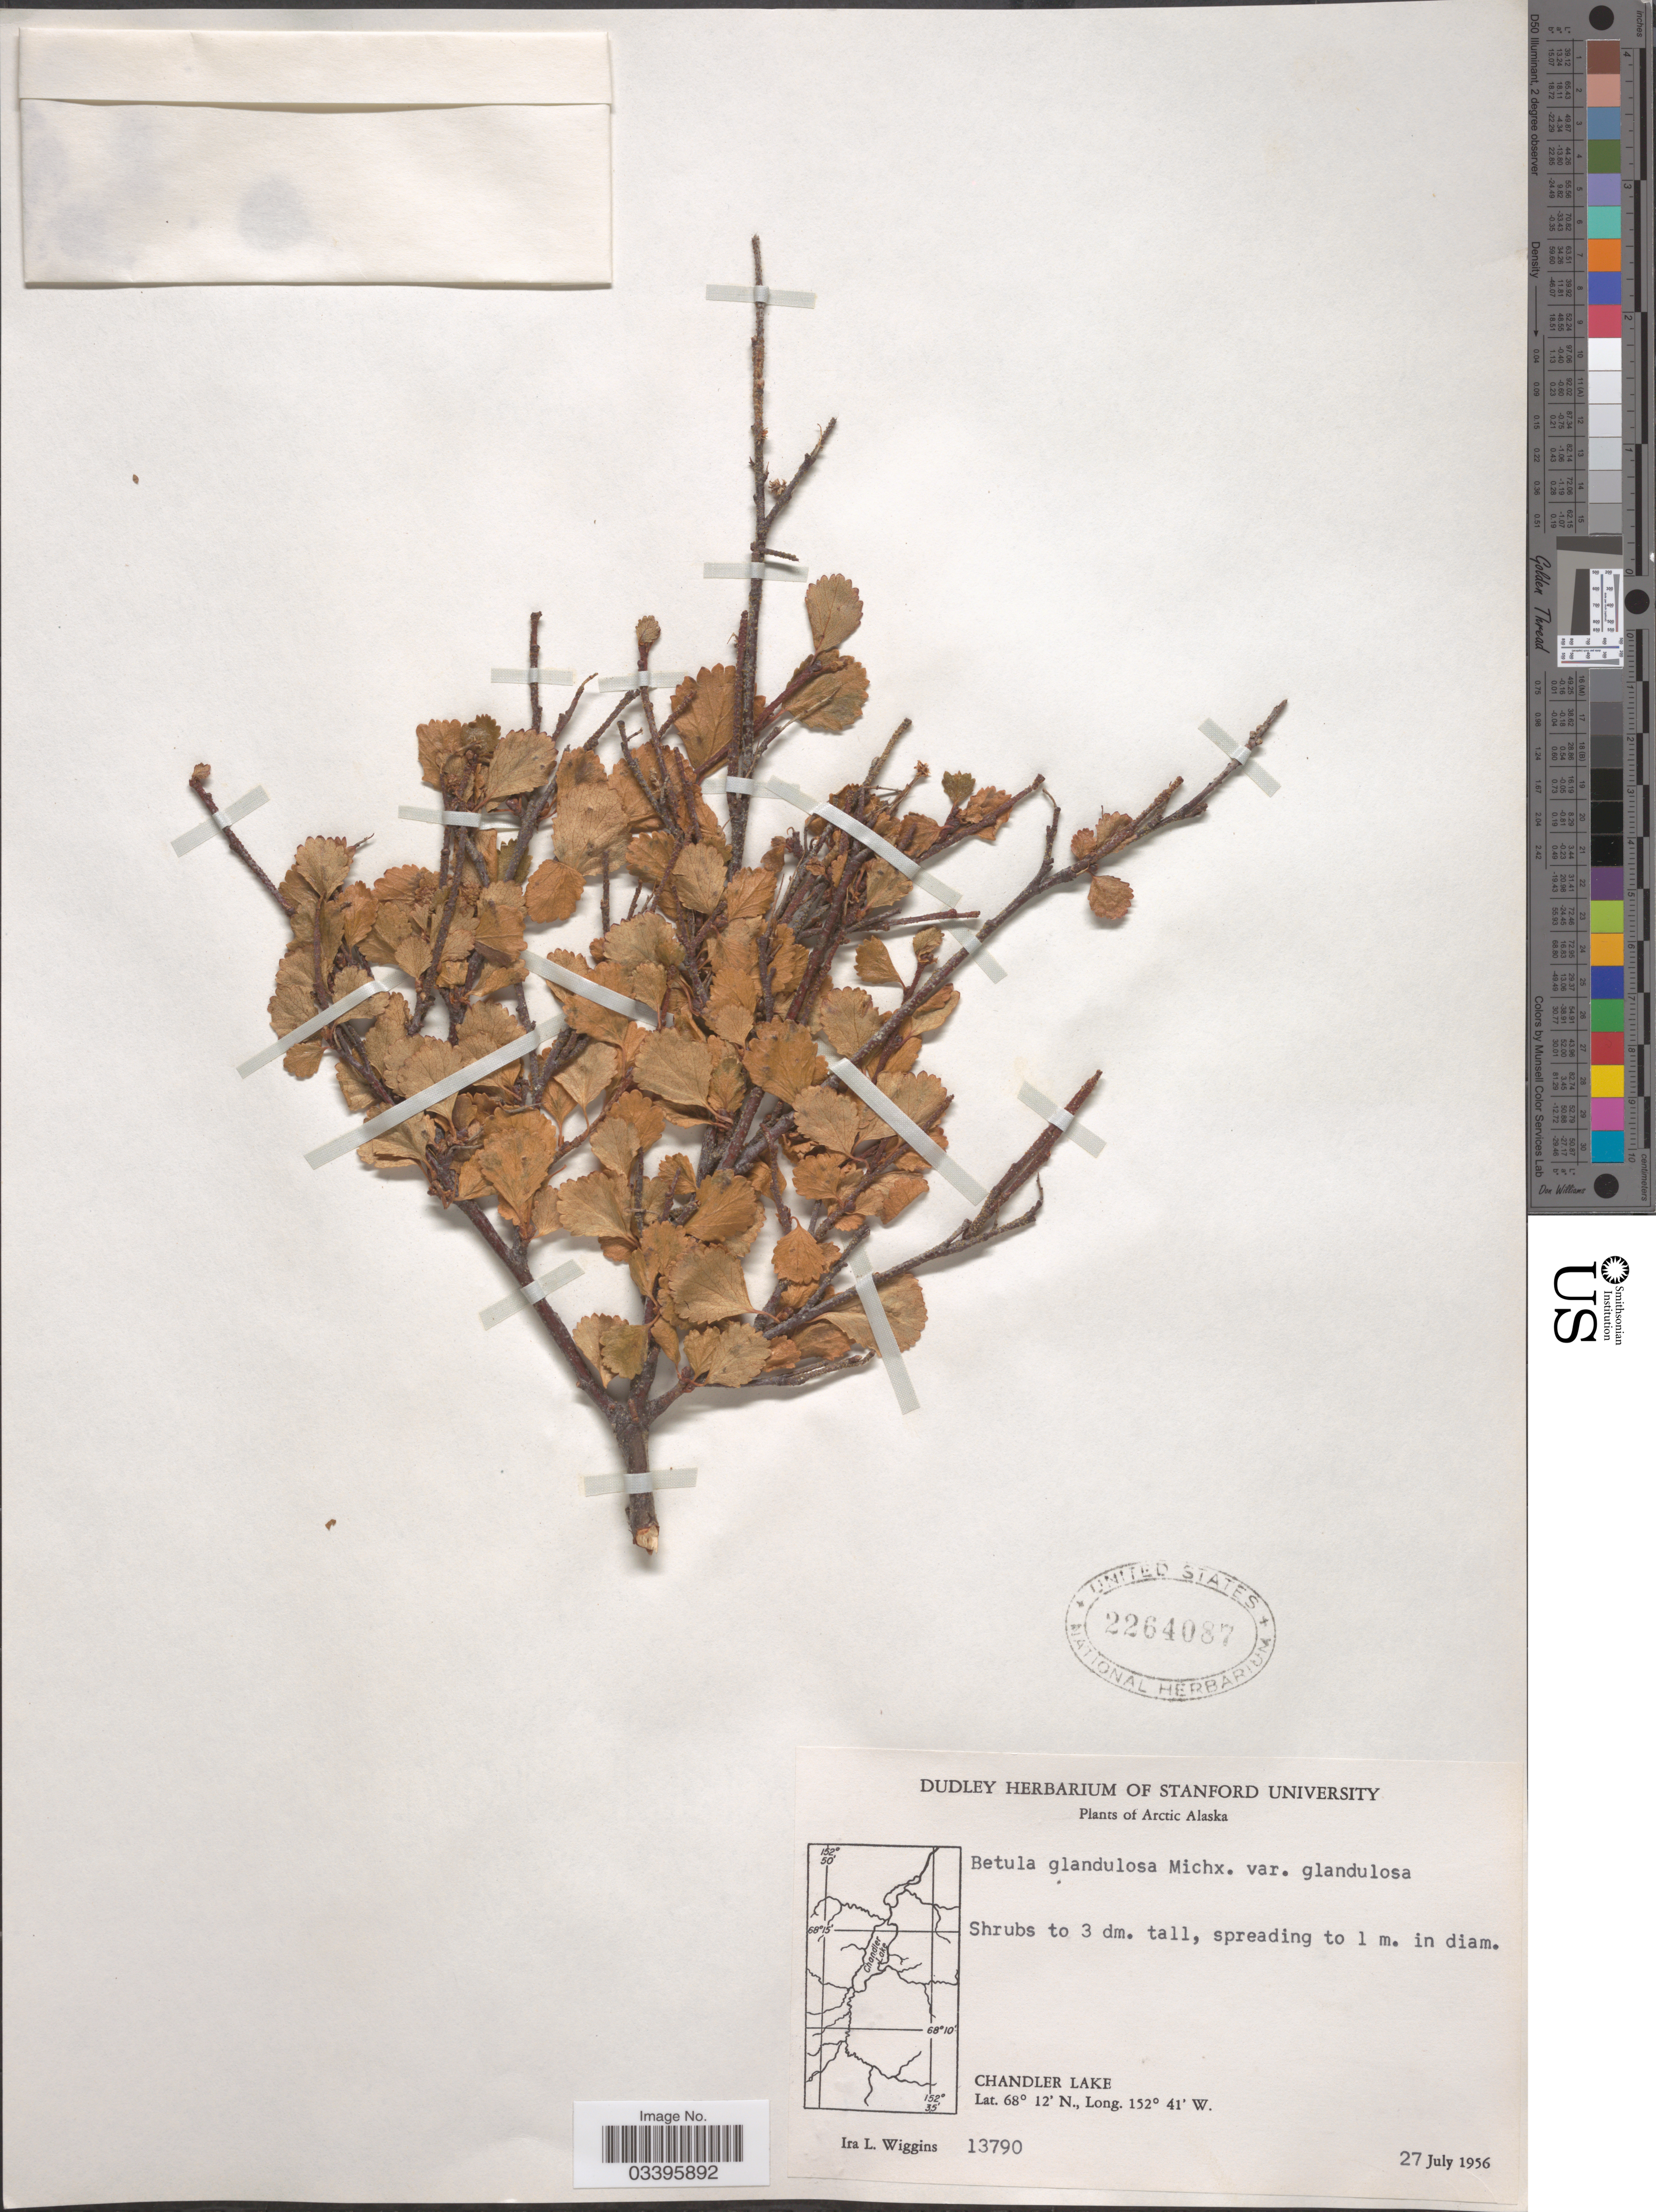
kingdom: Plantae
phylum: Tracheophyta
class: Magnoliopsida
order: Fagales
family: Betulaceae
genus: Betula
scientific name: Betula nana subsp. exilis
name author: L.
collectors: I. L. Wiggins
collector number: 13790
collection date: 1956-07-27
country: United States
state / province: Alaska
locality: Arctic Alaska. Chandler Lake.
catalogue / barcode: US 2264087